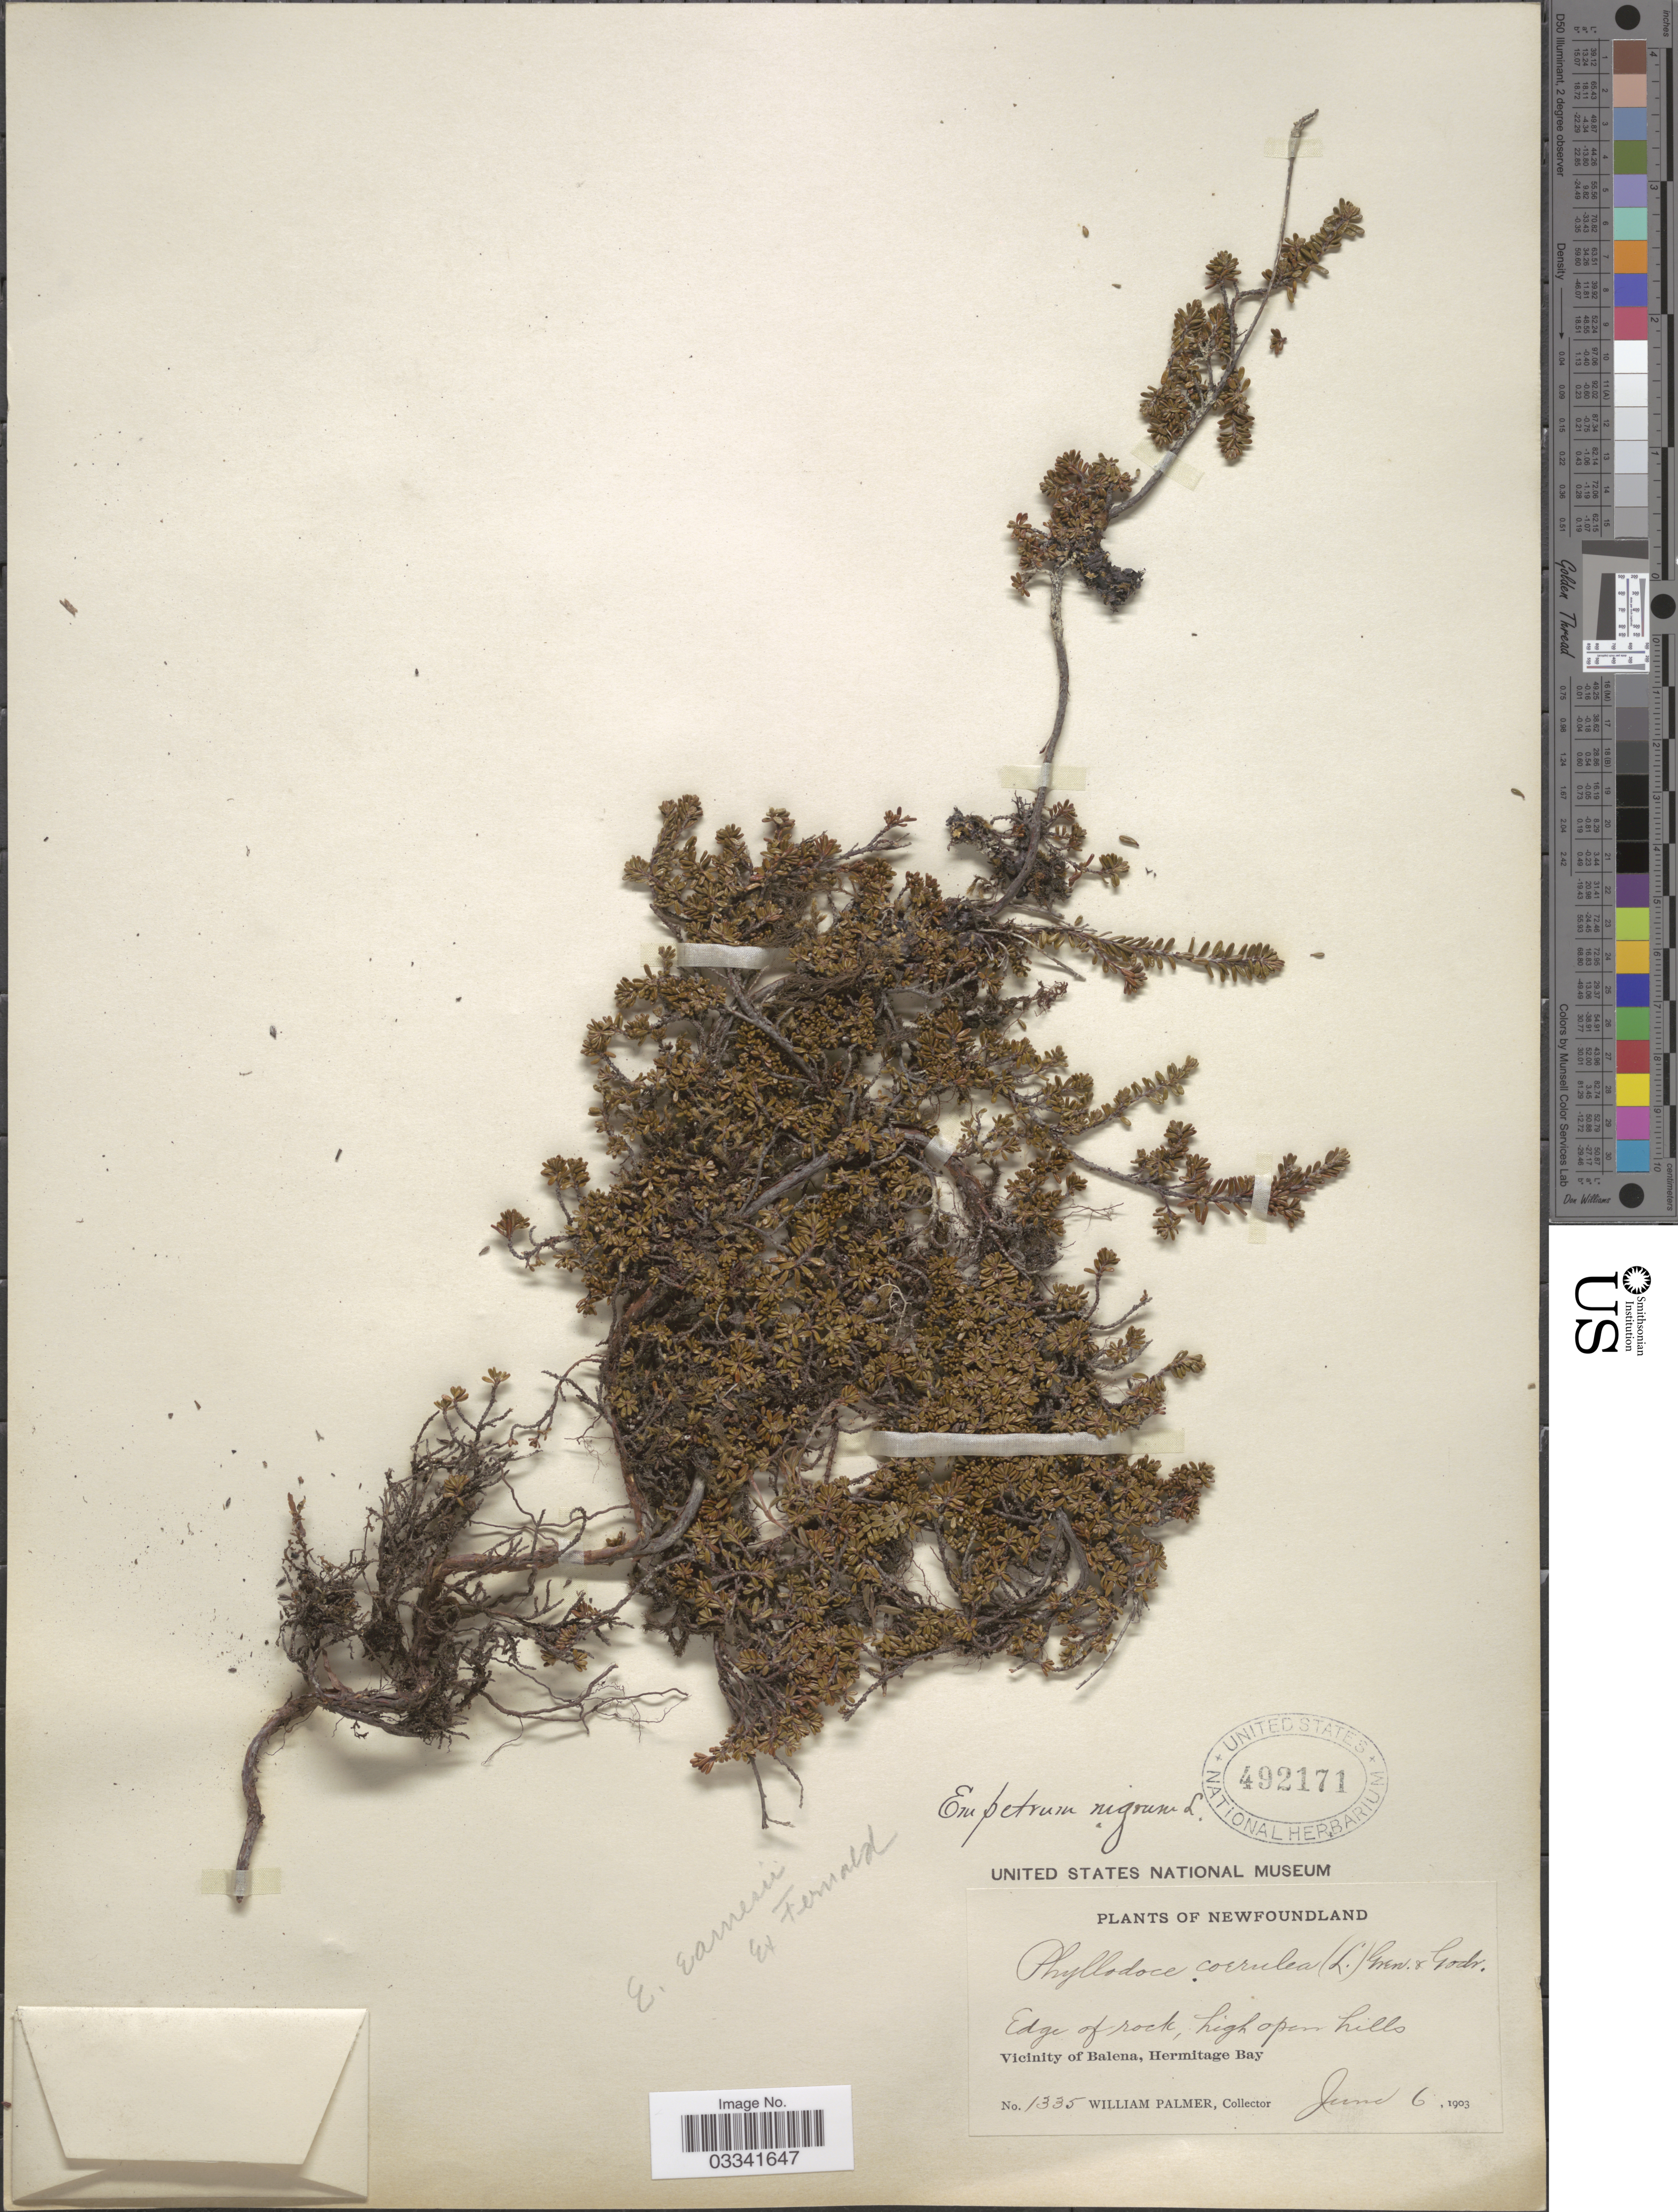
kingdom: Plantae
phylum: Tracheophyta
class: Magnoliopsida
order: Ericales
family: Ericaceae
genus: Empetrum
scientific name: Empetrum eamesii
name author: Fernald & Wiegand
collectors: W. Palmer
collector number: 1335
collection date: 1903-06-06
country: Canada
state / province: Newfoundland and Labrador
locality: Vicinity of Balena, Hermitage Bay.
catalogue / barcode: US 492171